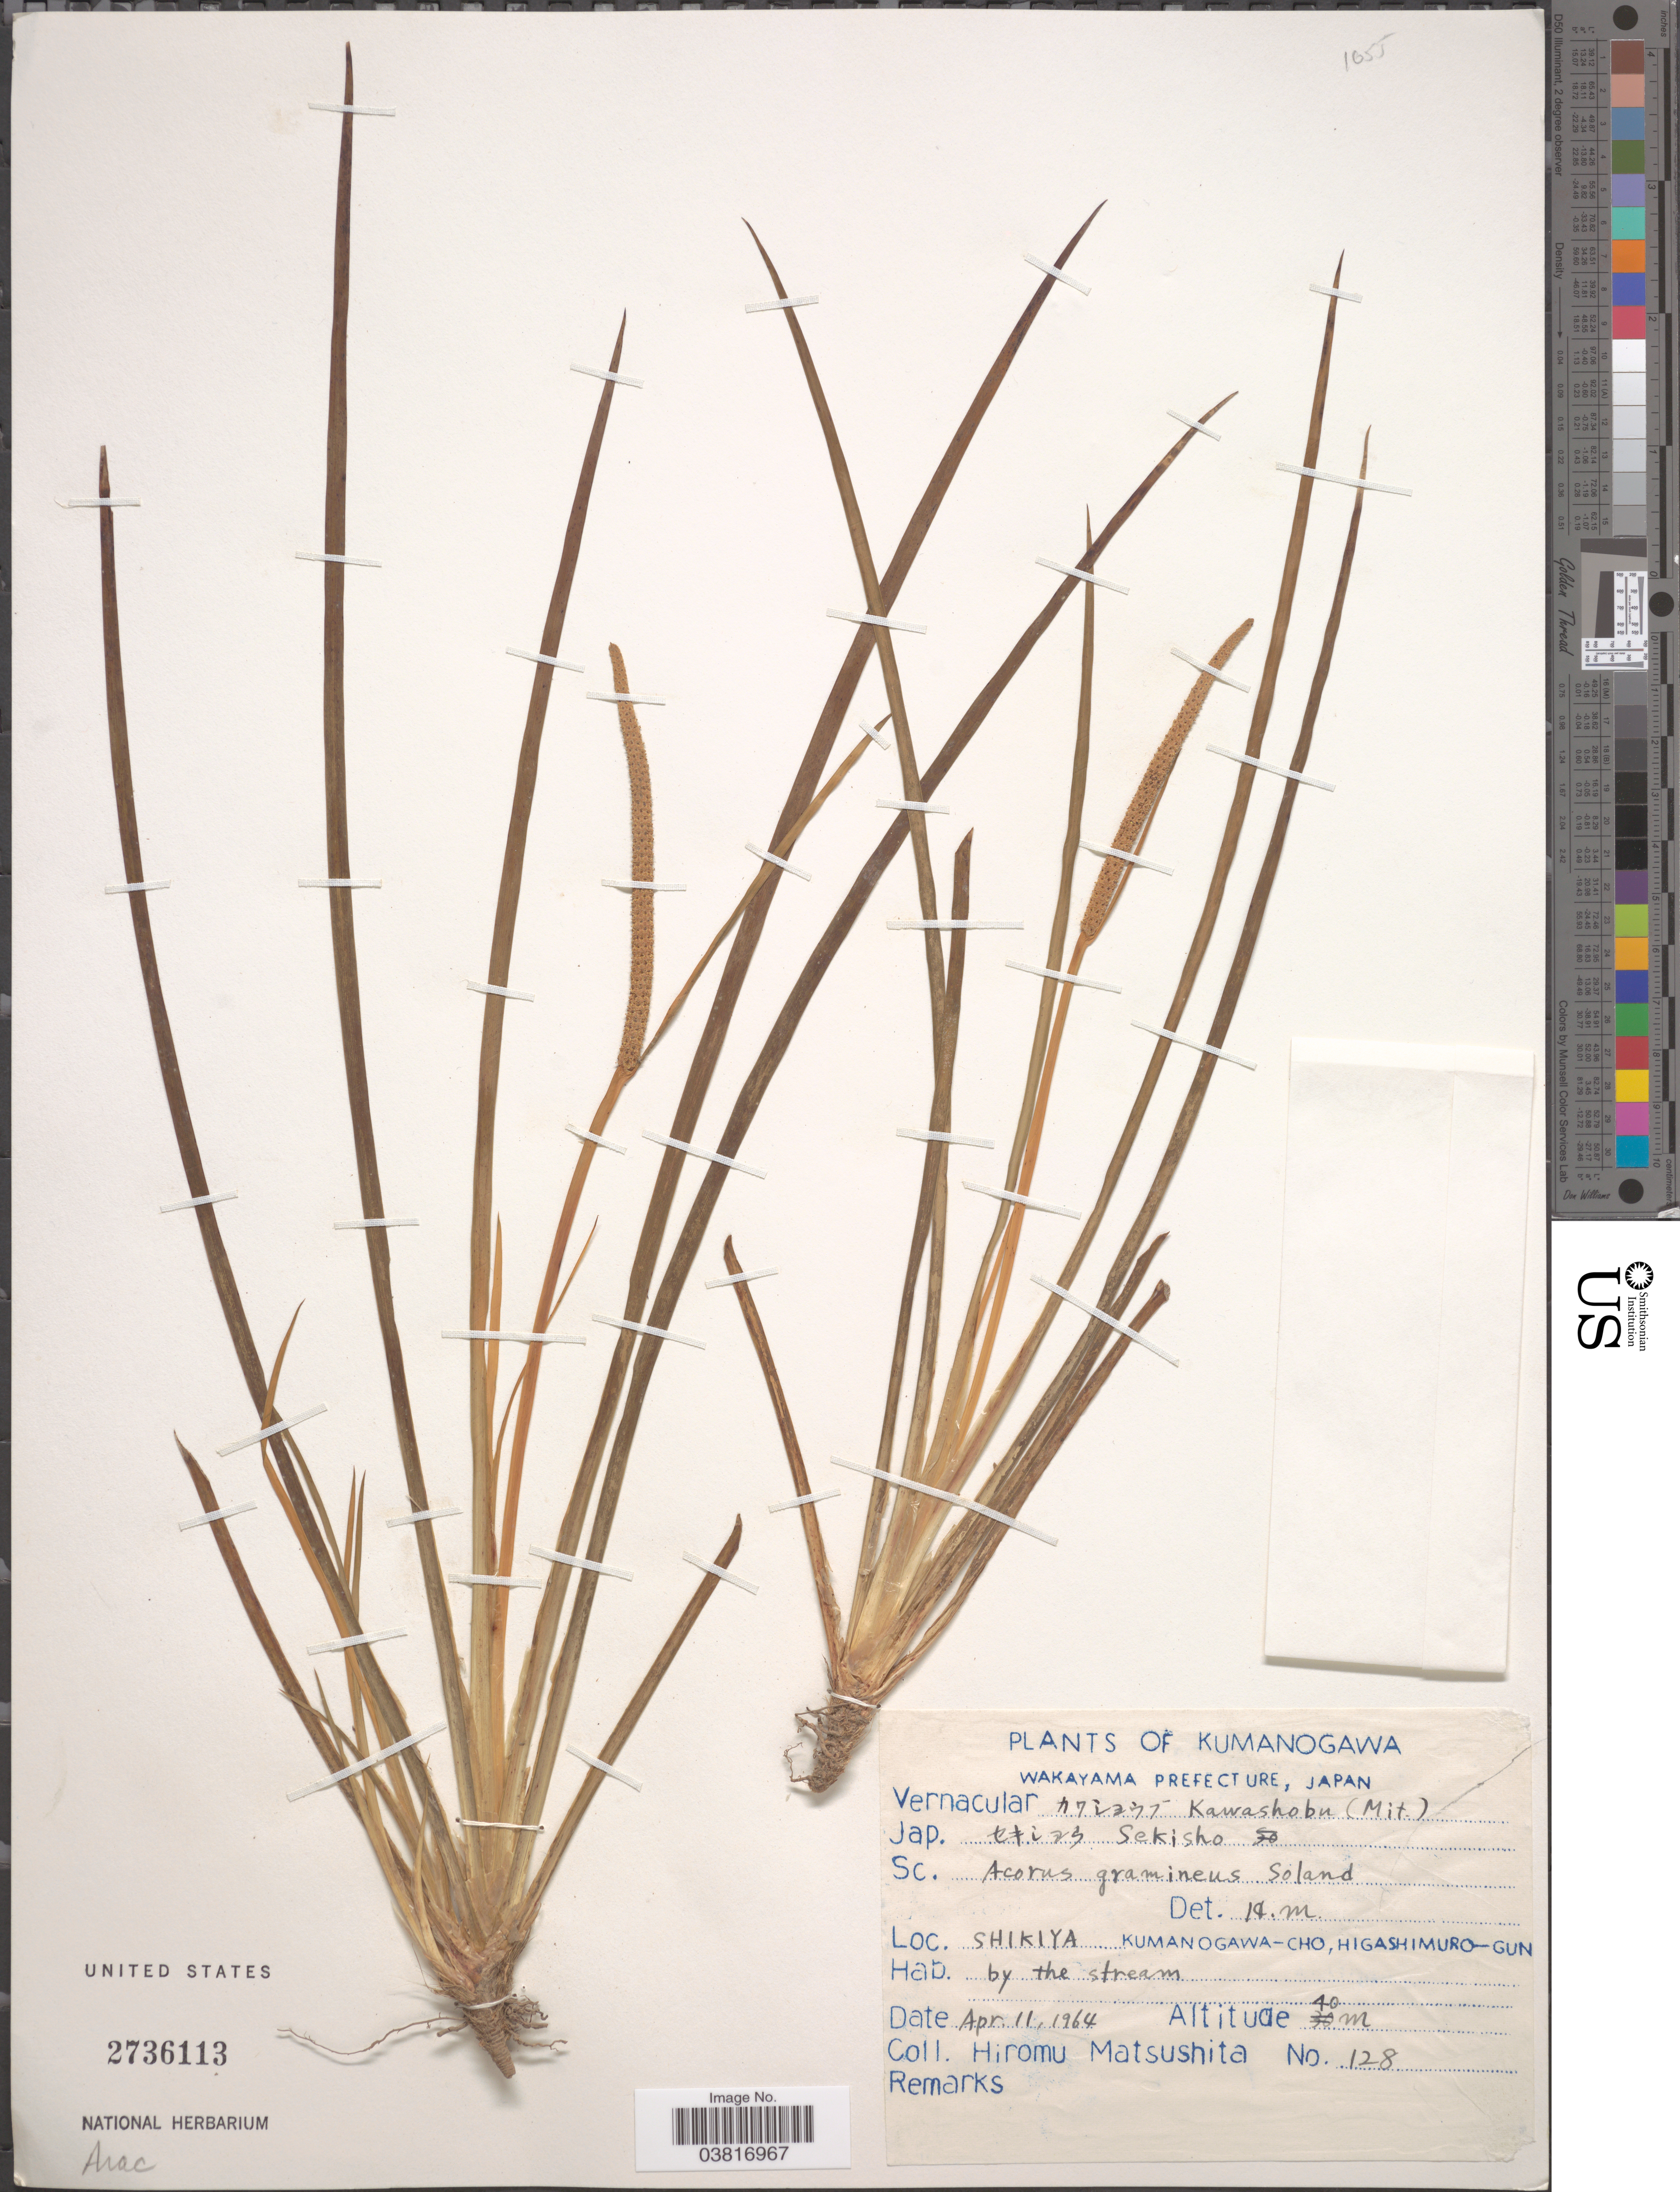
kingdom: Plantae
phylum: Tracheophyta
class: Liliopsida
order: Acorales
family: Acoraceae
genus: Acorus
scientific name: Acorus gramineus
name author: Sol. ex Aiton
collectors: H. Matsushita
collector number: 128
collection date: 1964-04-11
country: Japan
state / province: Wakayama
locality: Kumanogawa. Wakayama Prefecture. Shikiya. Kumanogawa-Cho, Higashimuro-Gun.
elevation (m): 40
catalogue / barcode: US 2736113